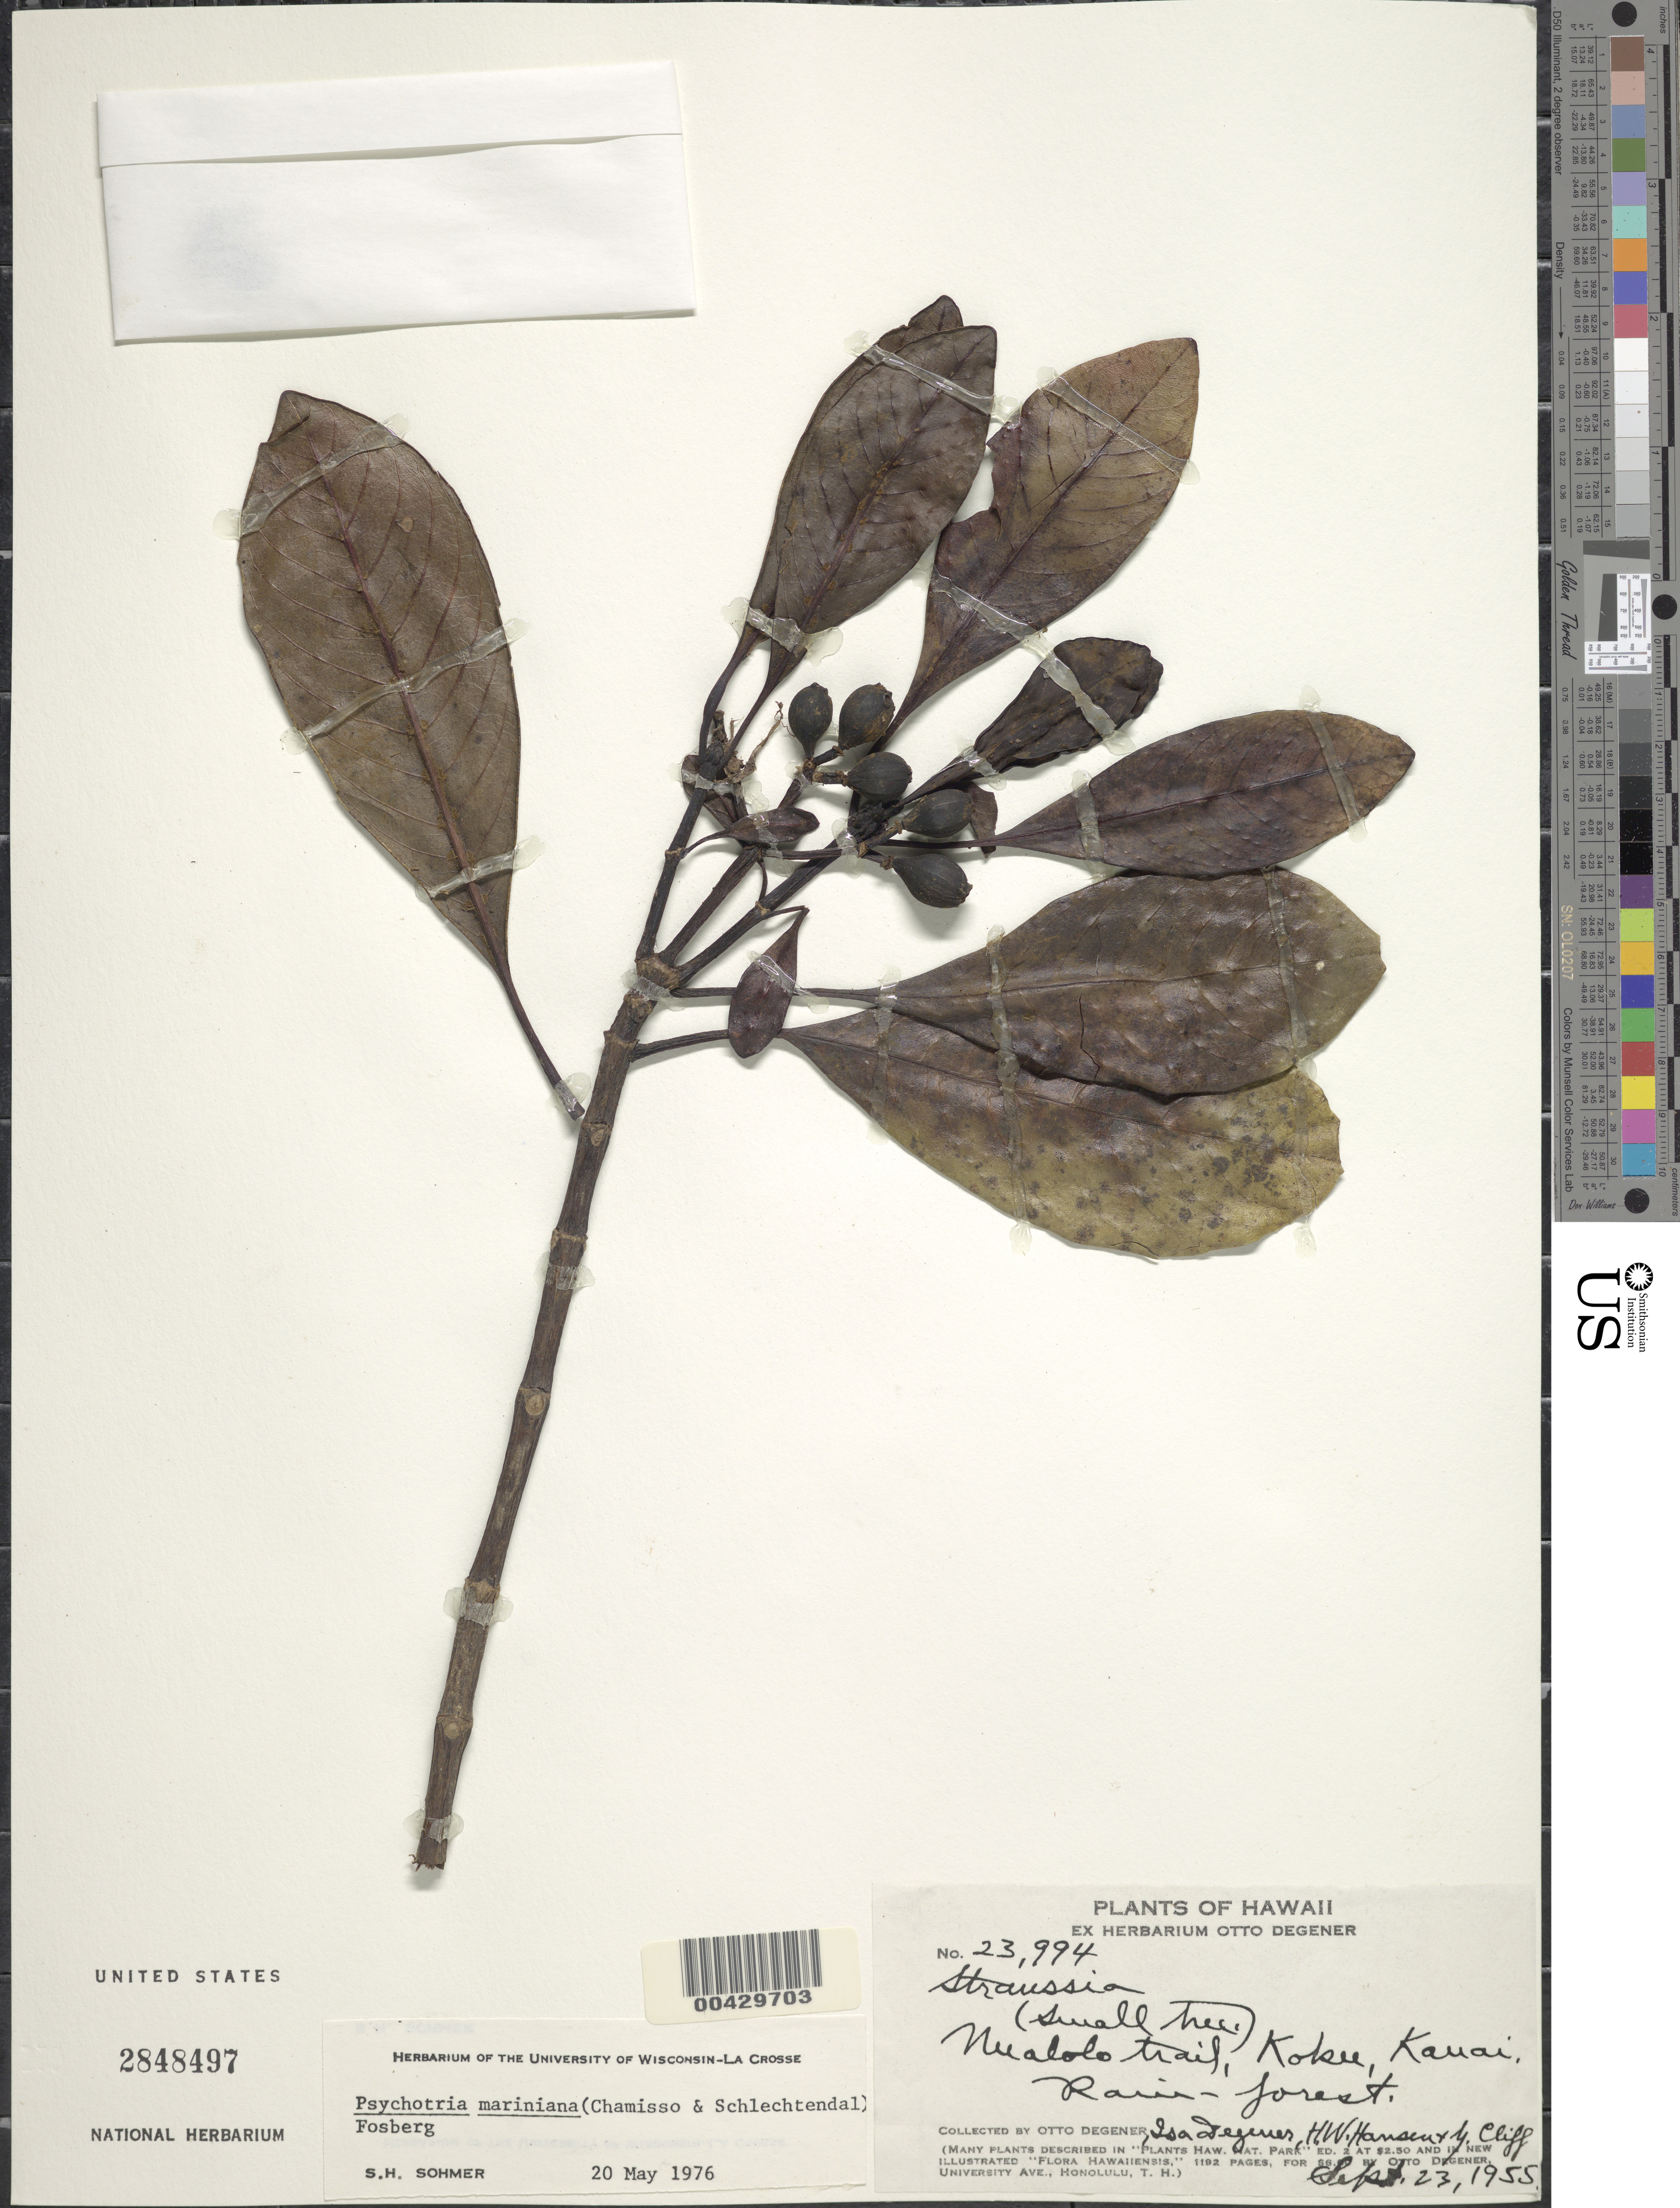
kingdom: Plantae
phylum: Tracheophyta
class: Magnoliopsida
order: Gentianales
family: Rubiaceae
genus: Psychotria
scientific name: Psychotria mariniana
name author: (Cham. & Schltdl.) Fosberg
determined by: Sohmer, S. H.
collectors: O. Degener, I. Degener, H. Hansen & G. Cliff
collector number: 23994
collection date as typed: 23 Sep 1955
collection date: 1955-09-23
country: United States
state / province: Hawaii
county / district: Kauai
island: Kaua'i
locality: Nualolo Trail, Kokee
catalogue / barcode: US 2848497